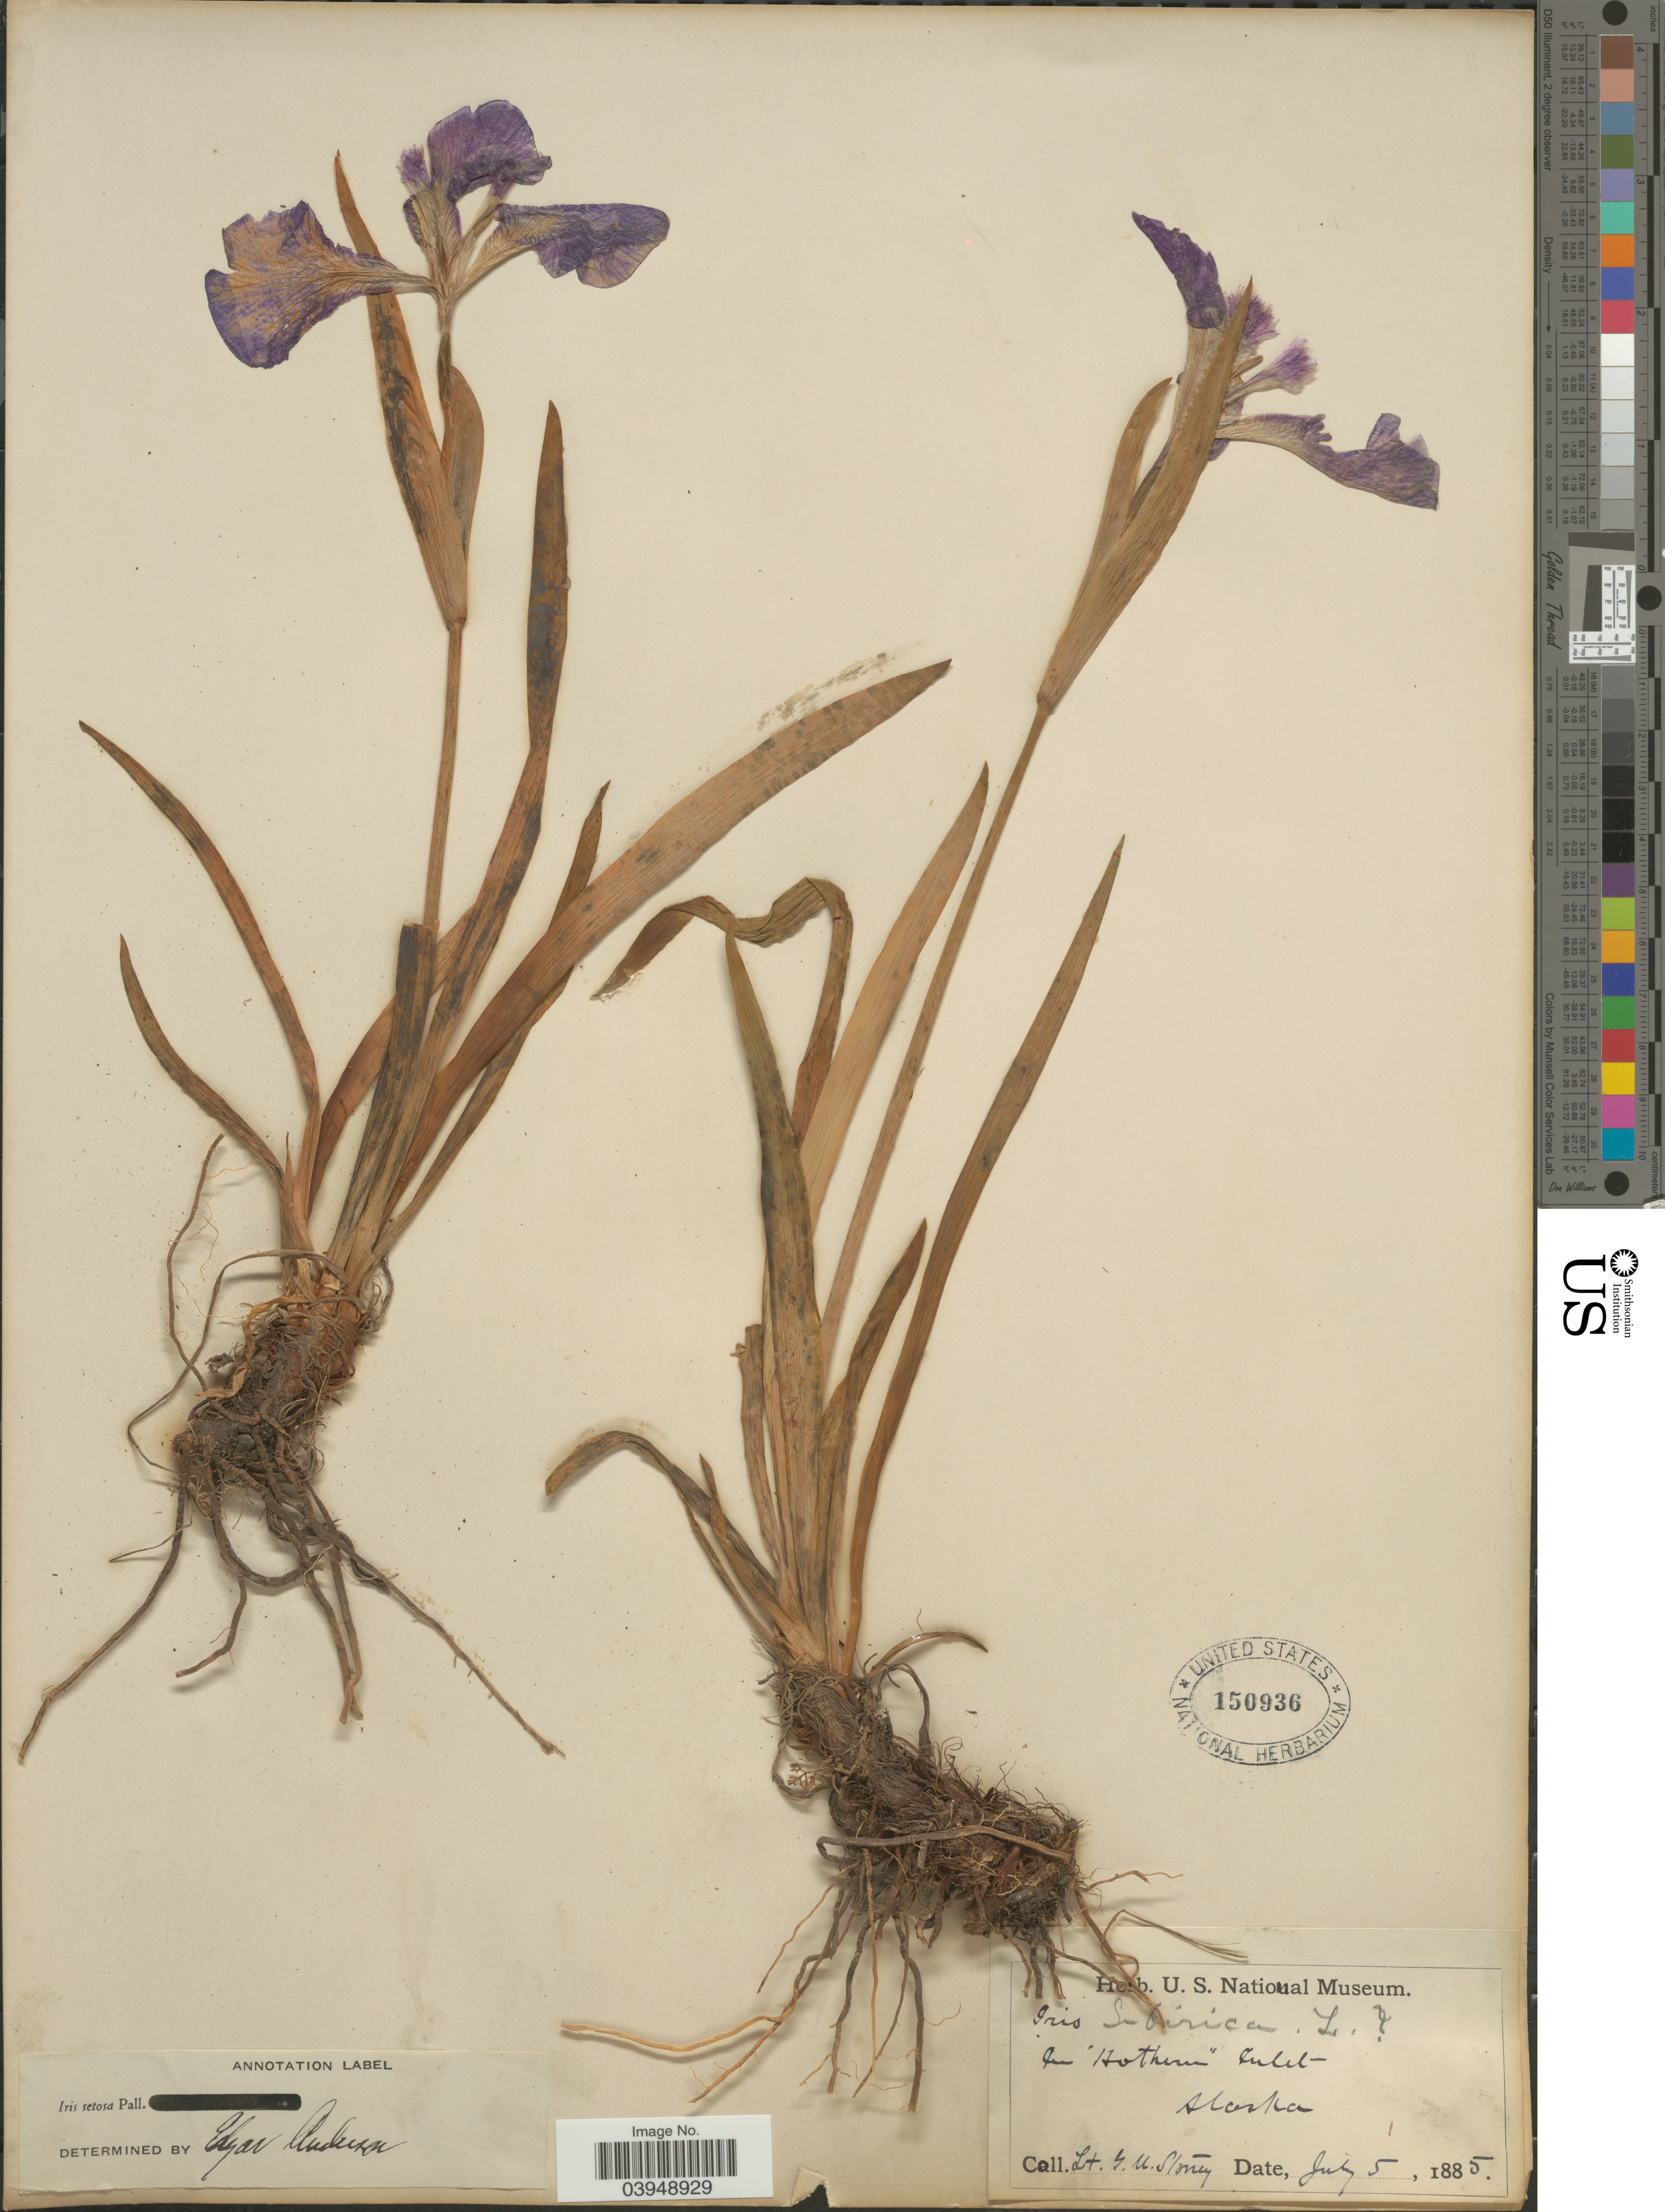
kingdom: Plantae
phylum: Tracheophyta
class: Liliopsida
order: Asparagales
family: Iridaceae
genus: Iris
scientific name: Iris setosa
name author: Pall. ex Link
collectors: G. Stoney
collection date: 1885-07-05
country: United States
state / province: Alaska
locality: In "Hotham" Inlet.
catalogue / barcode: US 150936